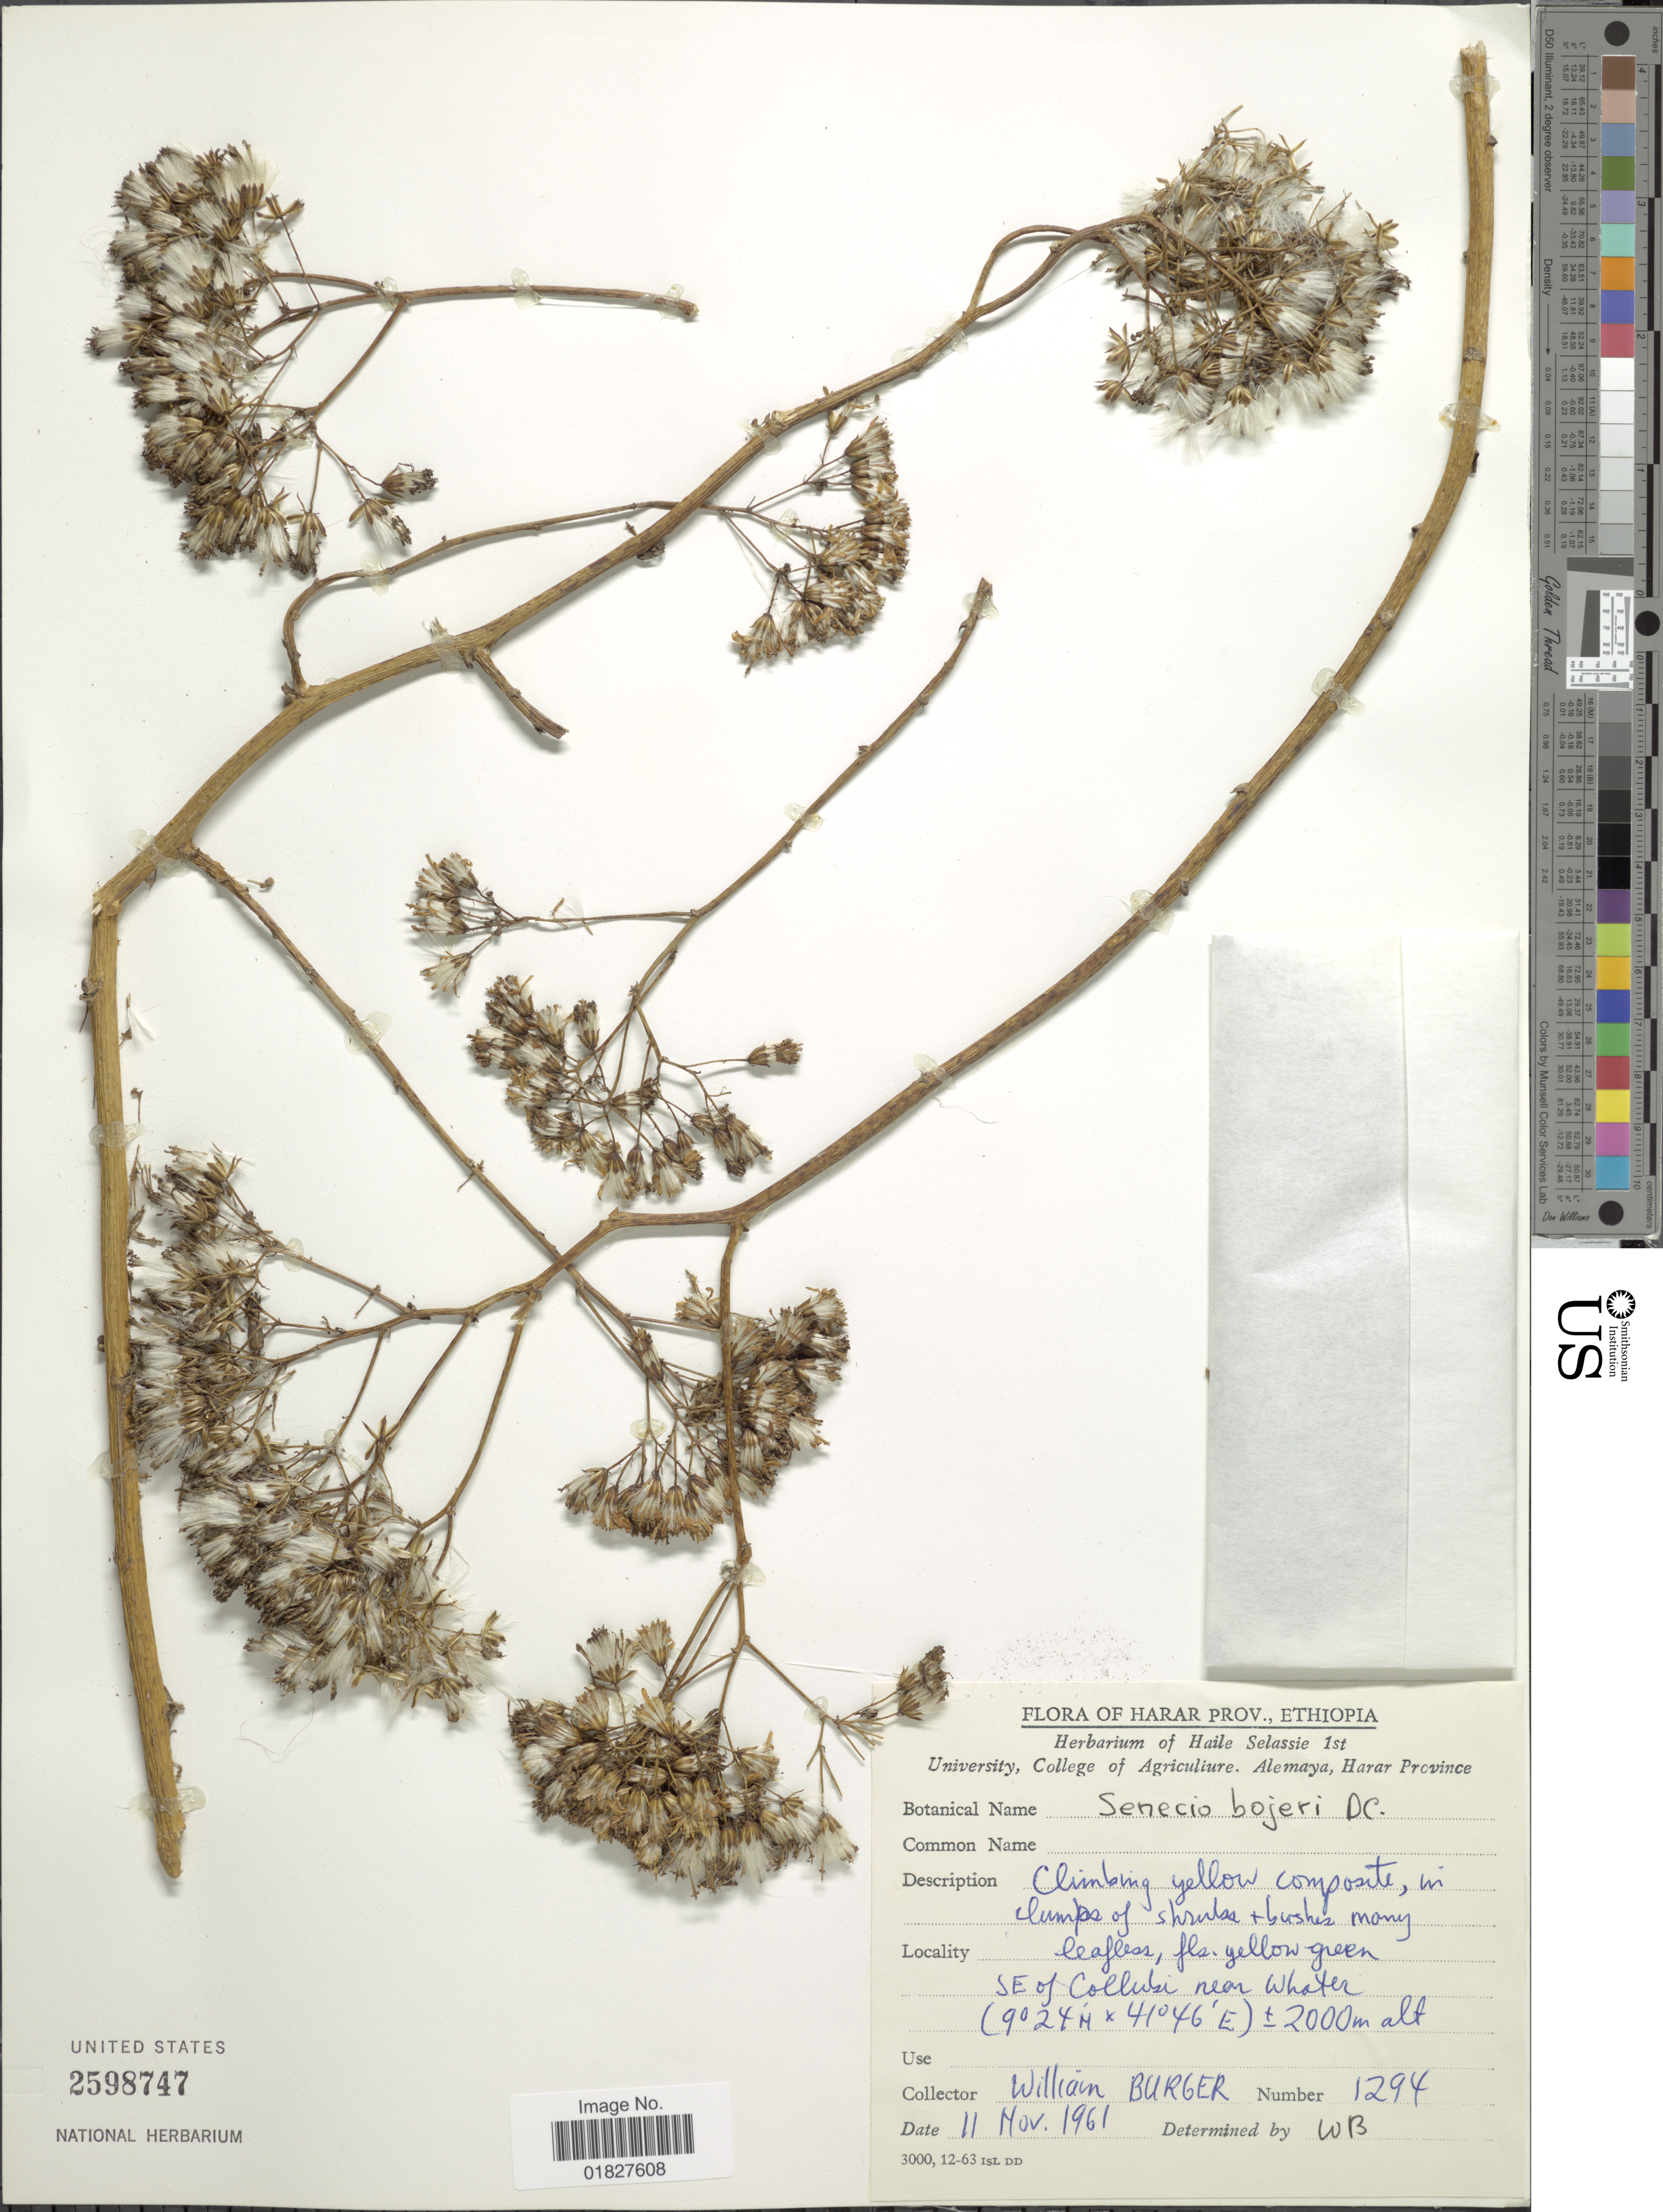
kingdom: Plantae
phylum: Tracheophyta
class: Magnoliopsida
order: Asterales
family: Asteraceae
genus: Solanecio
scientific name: Solanecio angulatus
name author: (Vahl) C. Jeffrey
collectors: W. Burger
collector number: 1294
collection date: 1961-11-11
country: Ethiopia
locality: Harar Prov., SE of Collwsi near Whater [interpreted]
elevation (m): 2000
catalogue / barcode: US 2598747